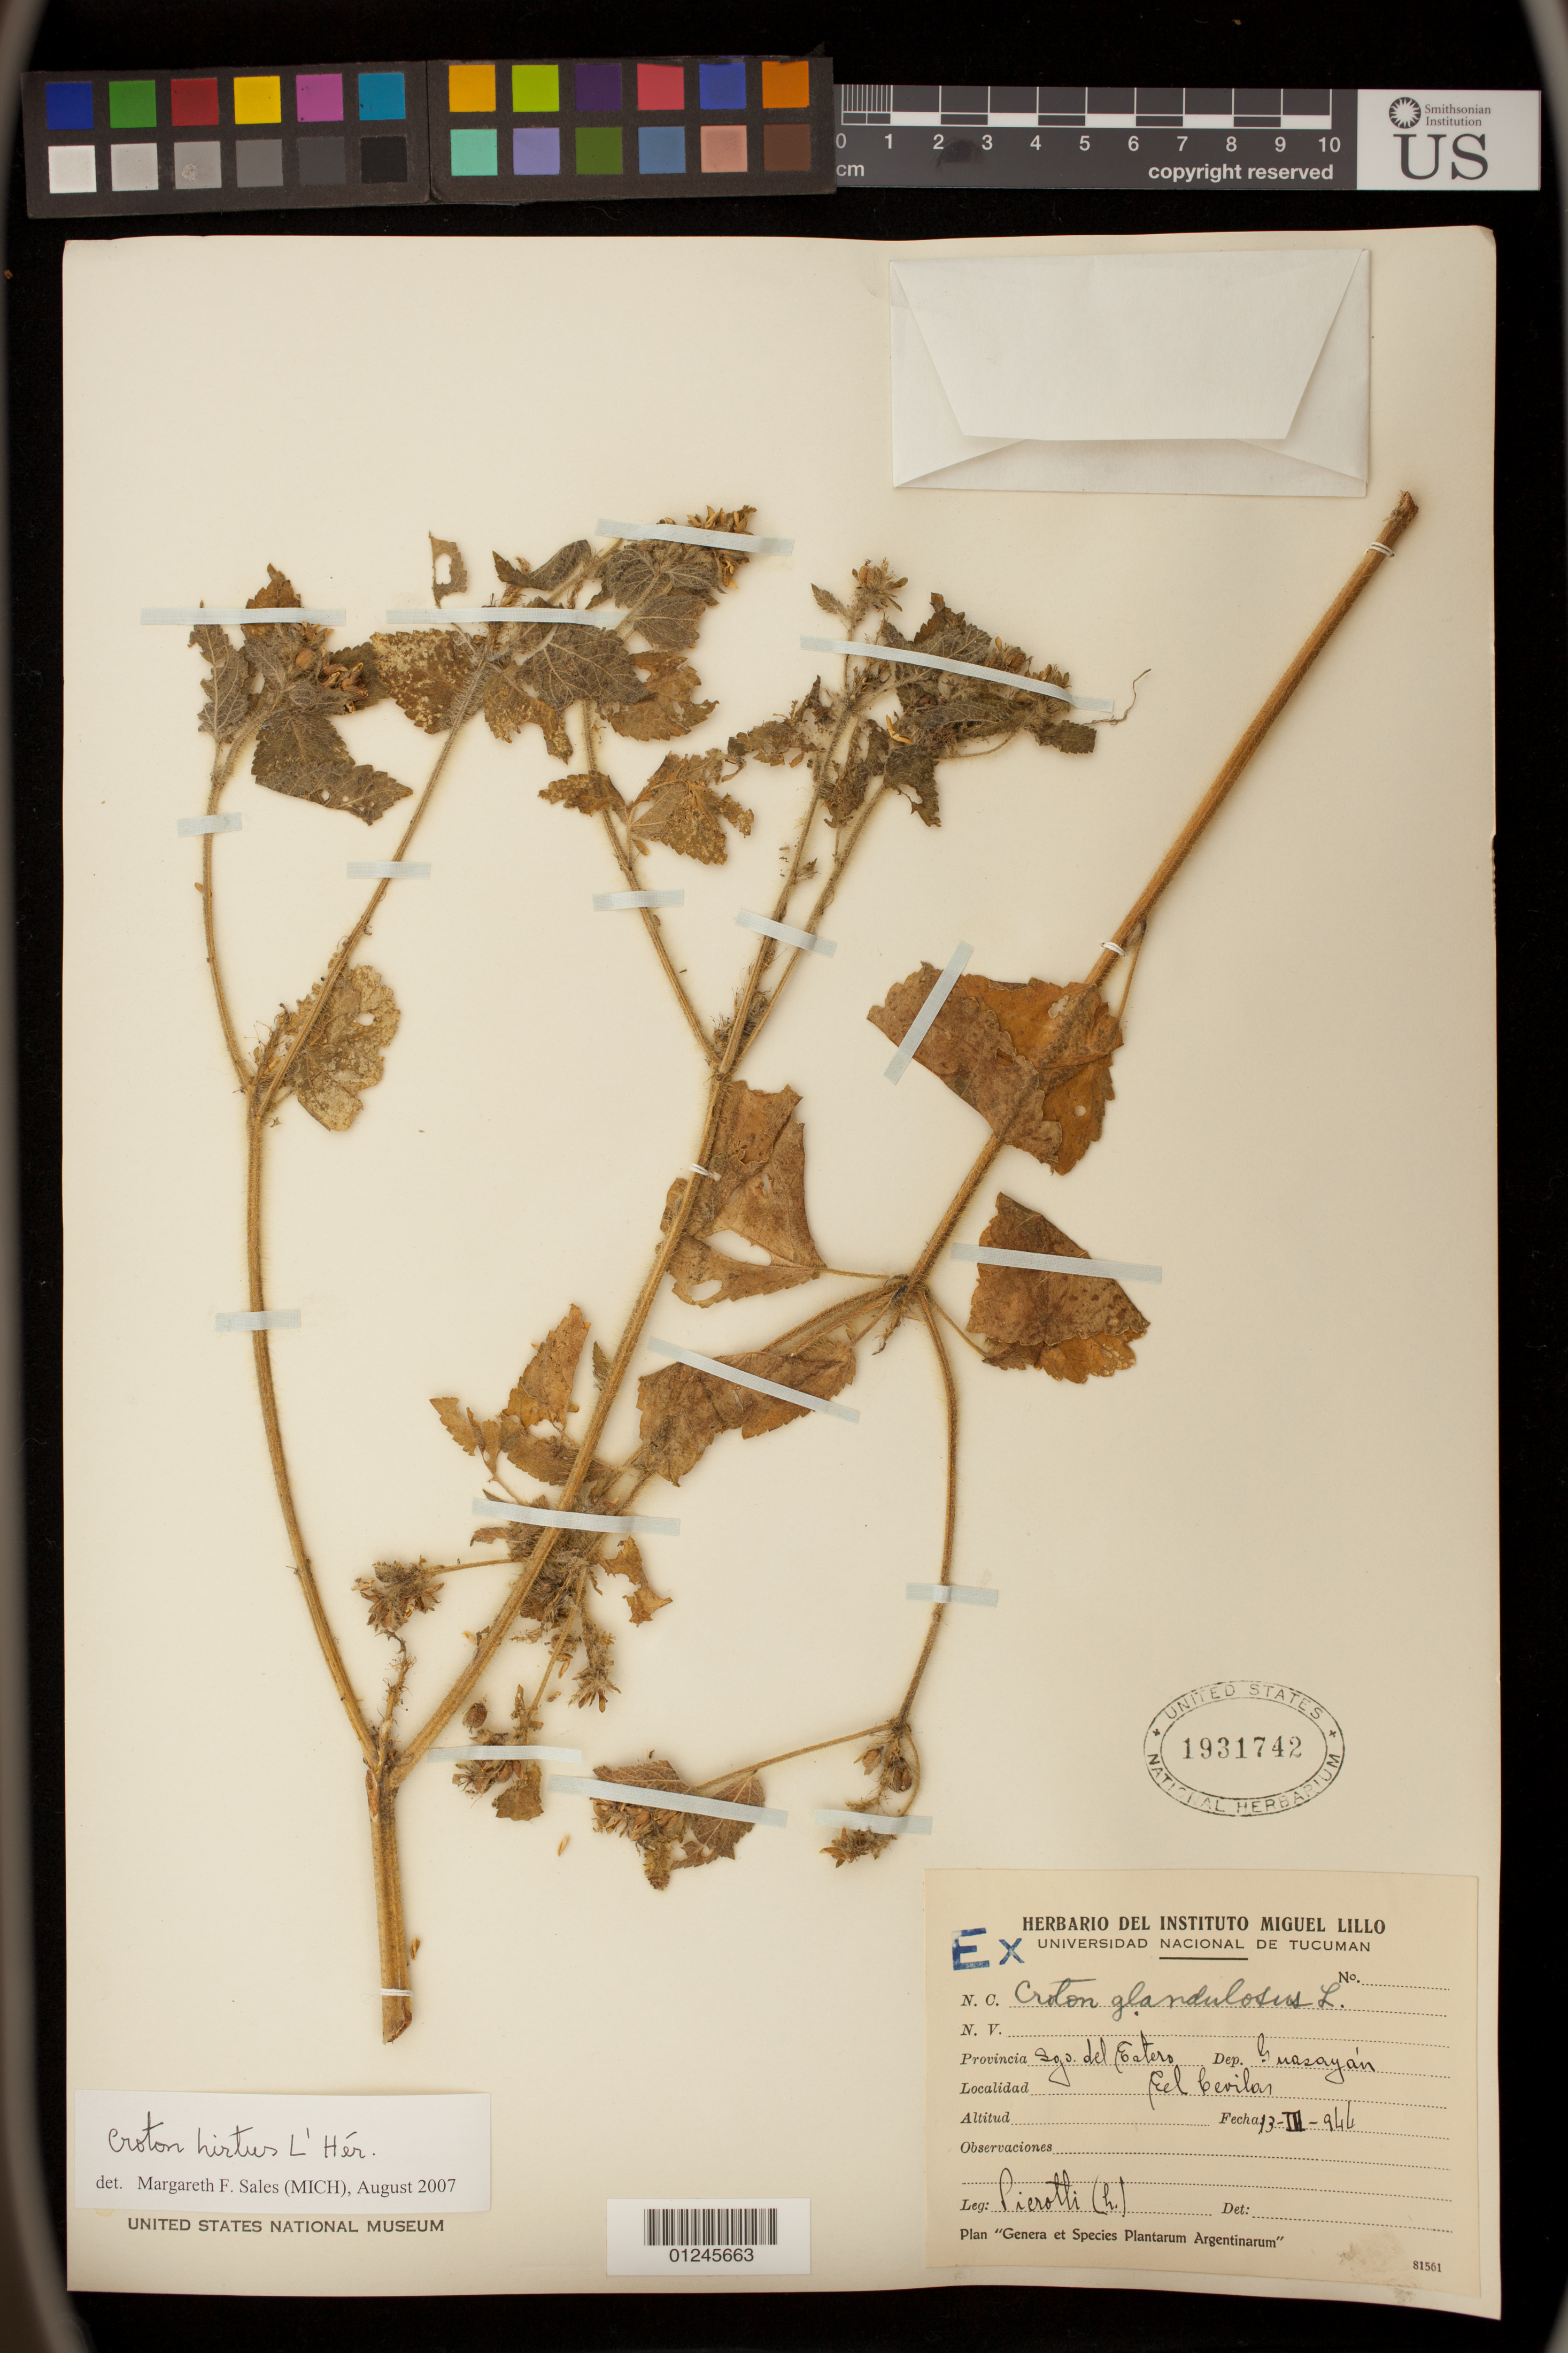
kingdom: Plantae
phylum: Tracheophyta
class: Magnoliopsida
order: Malpighiales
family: Euphorbiaceae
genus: Croton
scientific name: Croton hirtus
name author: L'Hér.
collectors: S. A. Pierotti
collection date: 1946-03-13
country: Argentina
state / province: Tucumán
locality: Sgo. del Eaters.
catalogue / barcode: US 1931742